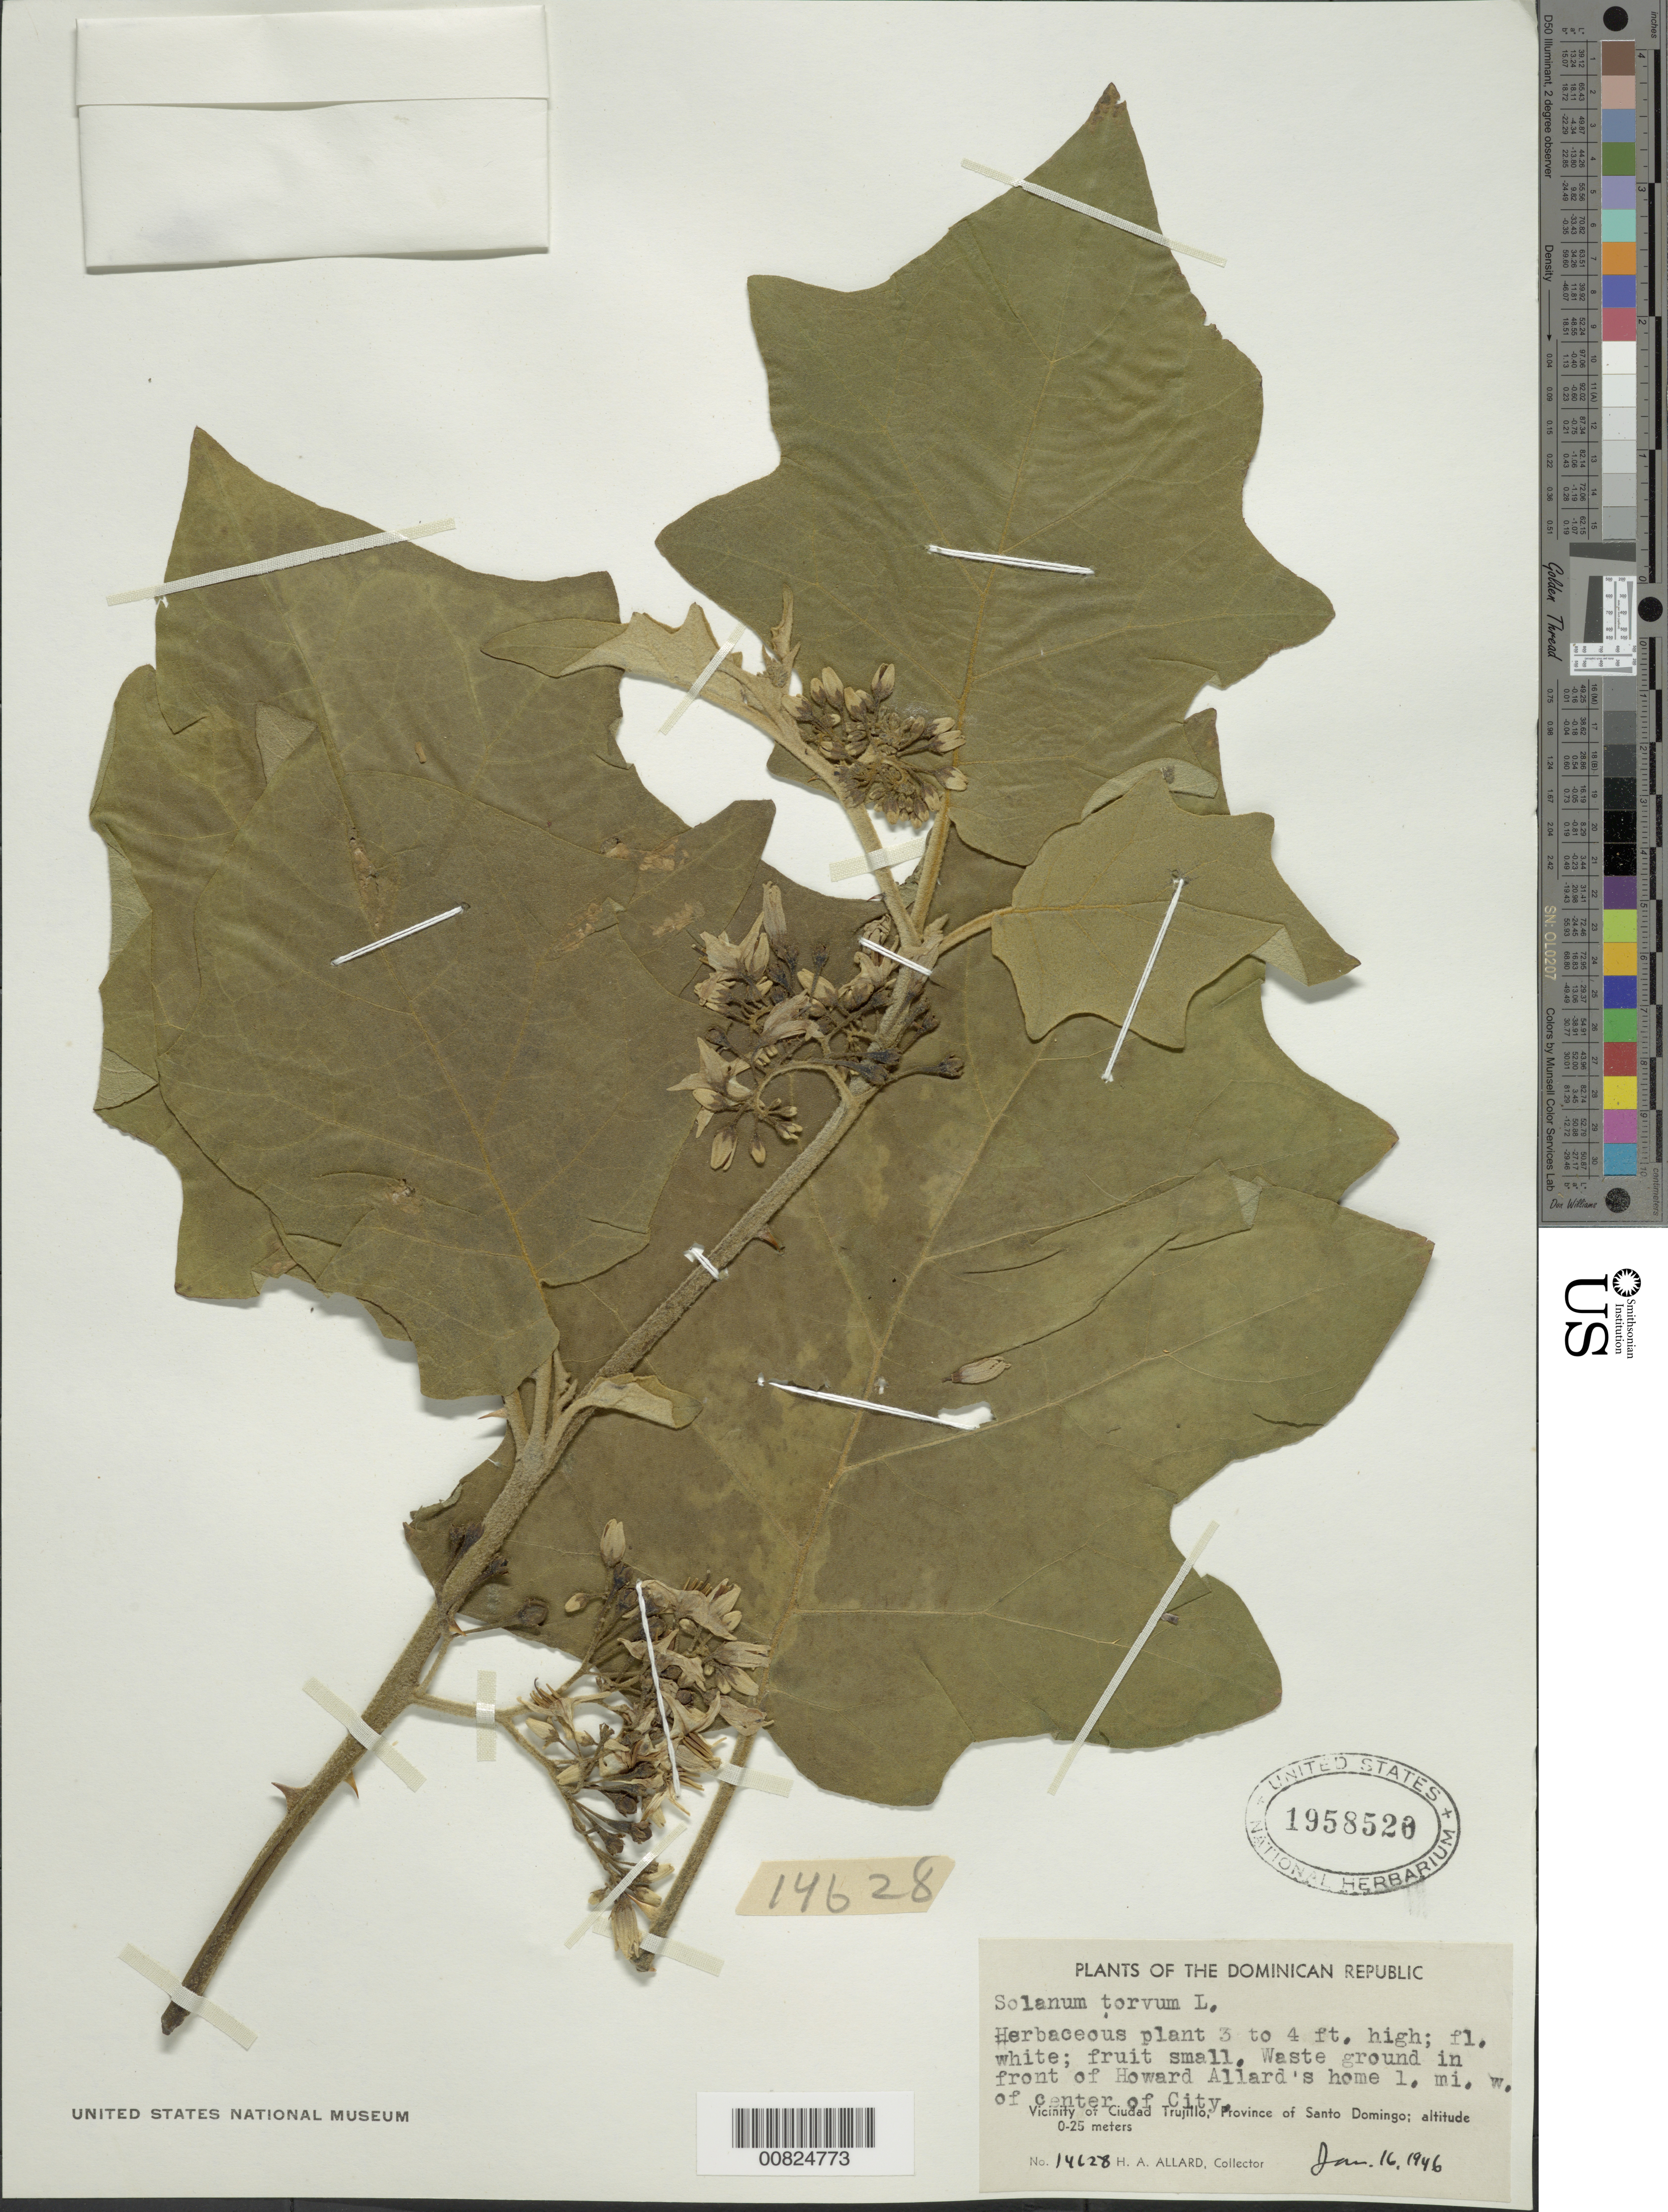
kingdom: Plantae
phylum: Tracheophyta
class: Magnoliopsida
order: Solanales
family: Solanaceae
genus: Solanum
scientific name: Solanum torvum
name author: Sw.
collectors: H. A. Allard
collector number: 14628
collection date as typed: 16 Jan 1946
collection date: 1946-01-16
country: Dominican Republic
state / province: Distrito Nacional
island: Hispaniola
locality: Vicinity of Santo Domingo, in front of Howard Allard's home, 1 mi W of center of city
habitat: Waste grounds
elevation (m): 0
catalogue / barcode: US 1958520